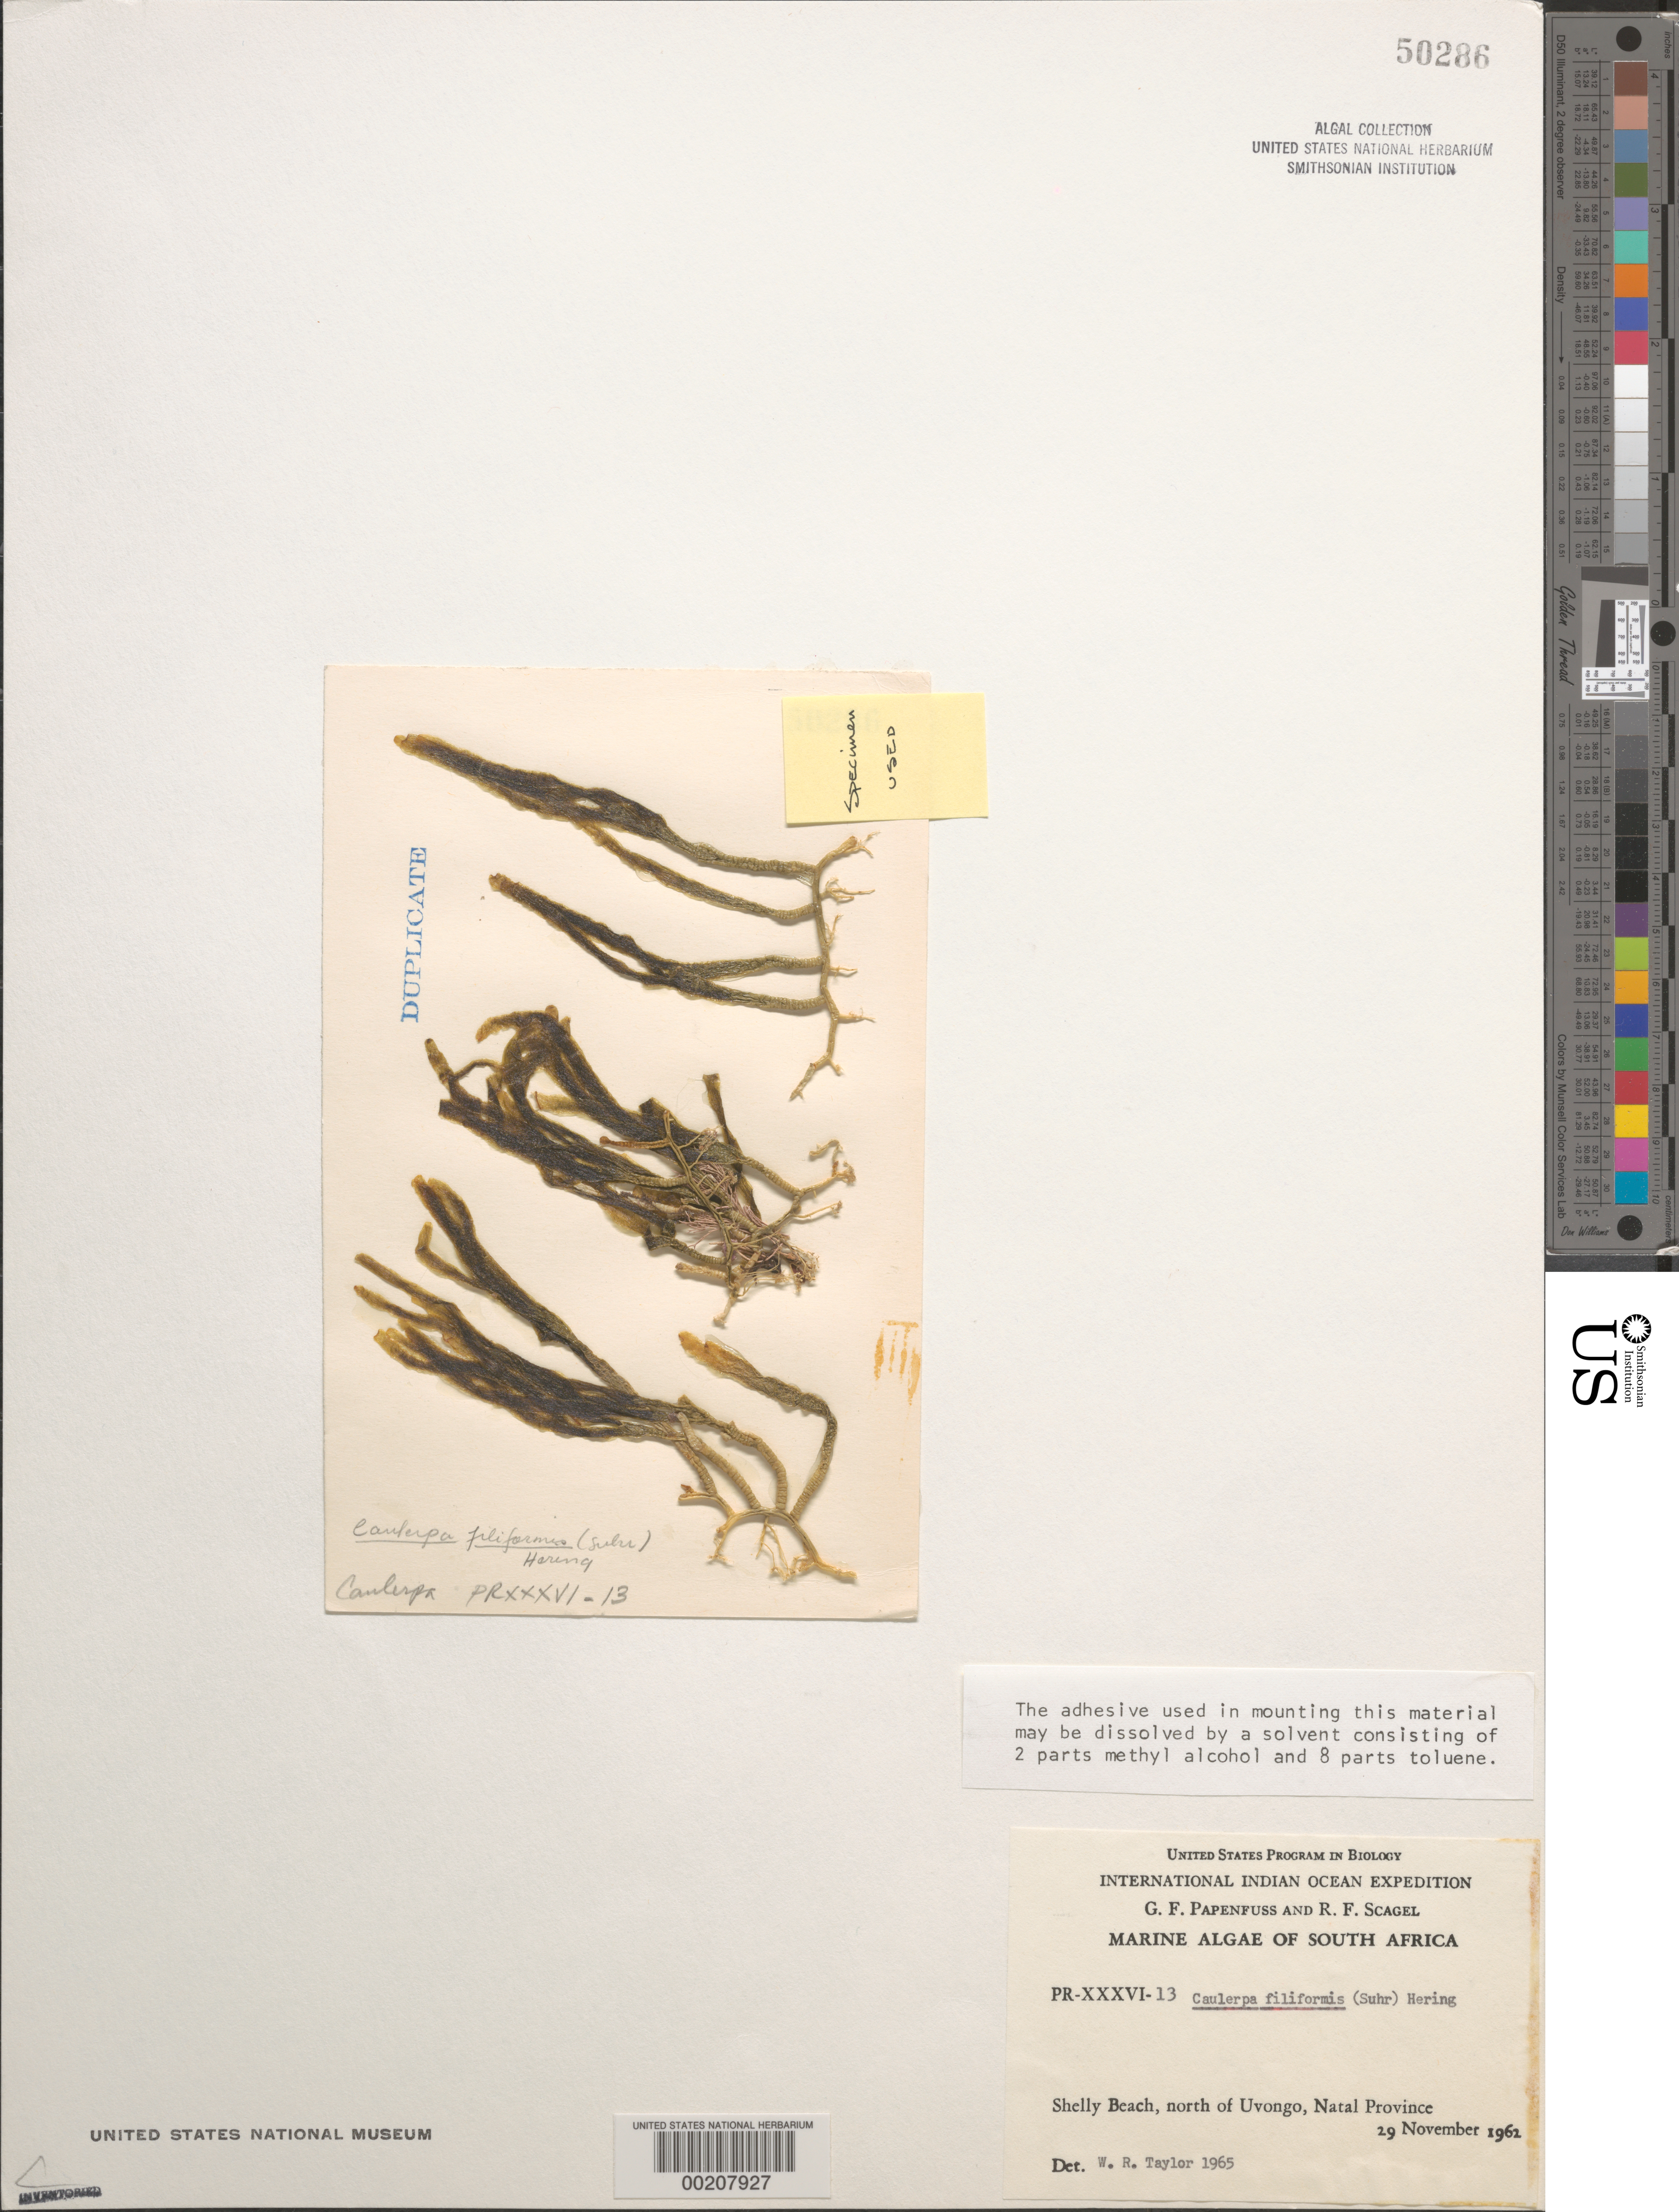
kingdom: Plantae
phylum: Chlorophyta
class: Ulvophyceae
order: Bryopsidales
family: Caulerpaceae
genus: Caulerpa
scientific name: Caulerpa filiformis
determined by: Taylor, William R.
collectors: G. Papenfuss & R. F. Scagel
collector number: PR-XXXVI-13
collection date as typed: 29 Nov 1962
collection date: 1962-11-29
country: South Africa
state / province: KwaZulu-Natal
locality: Shelly Beach, north of Uvongo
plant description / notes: International Indian Ocean Expedition, 1962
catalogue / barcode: US 50286